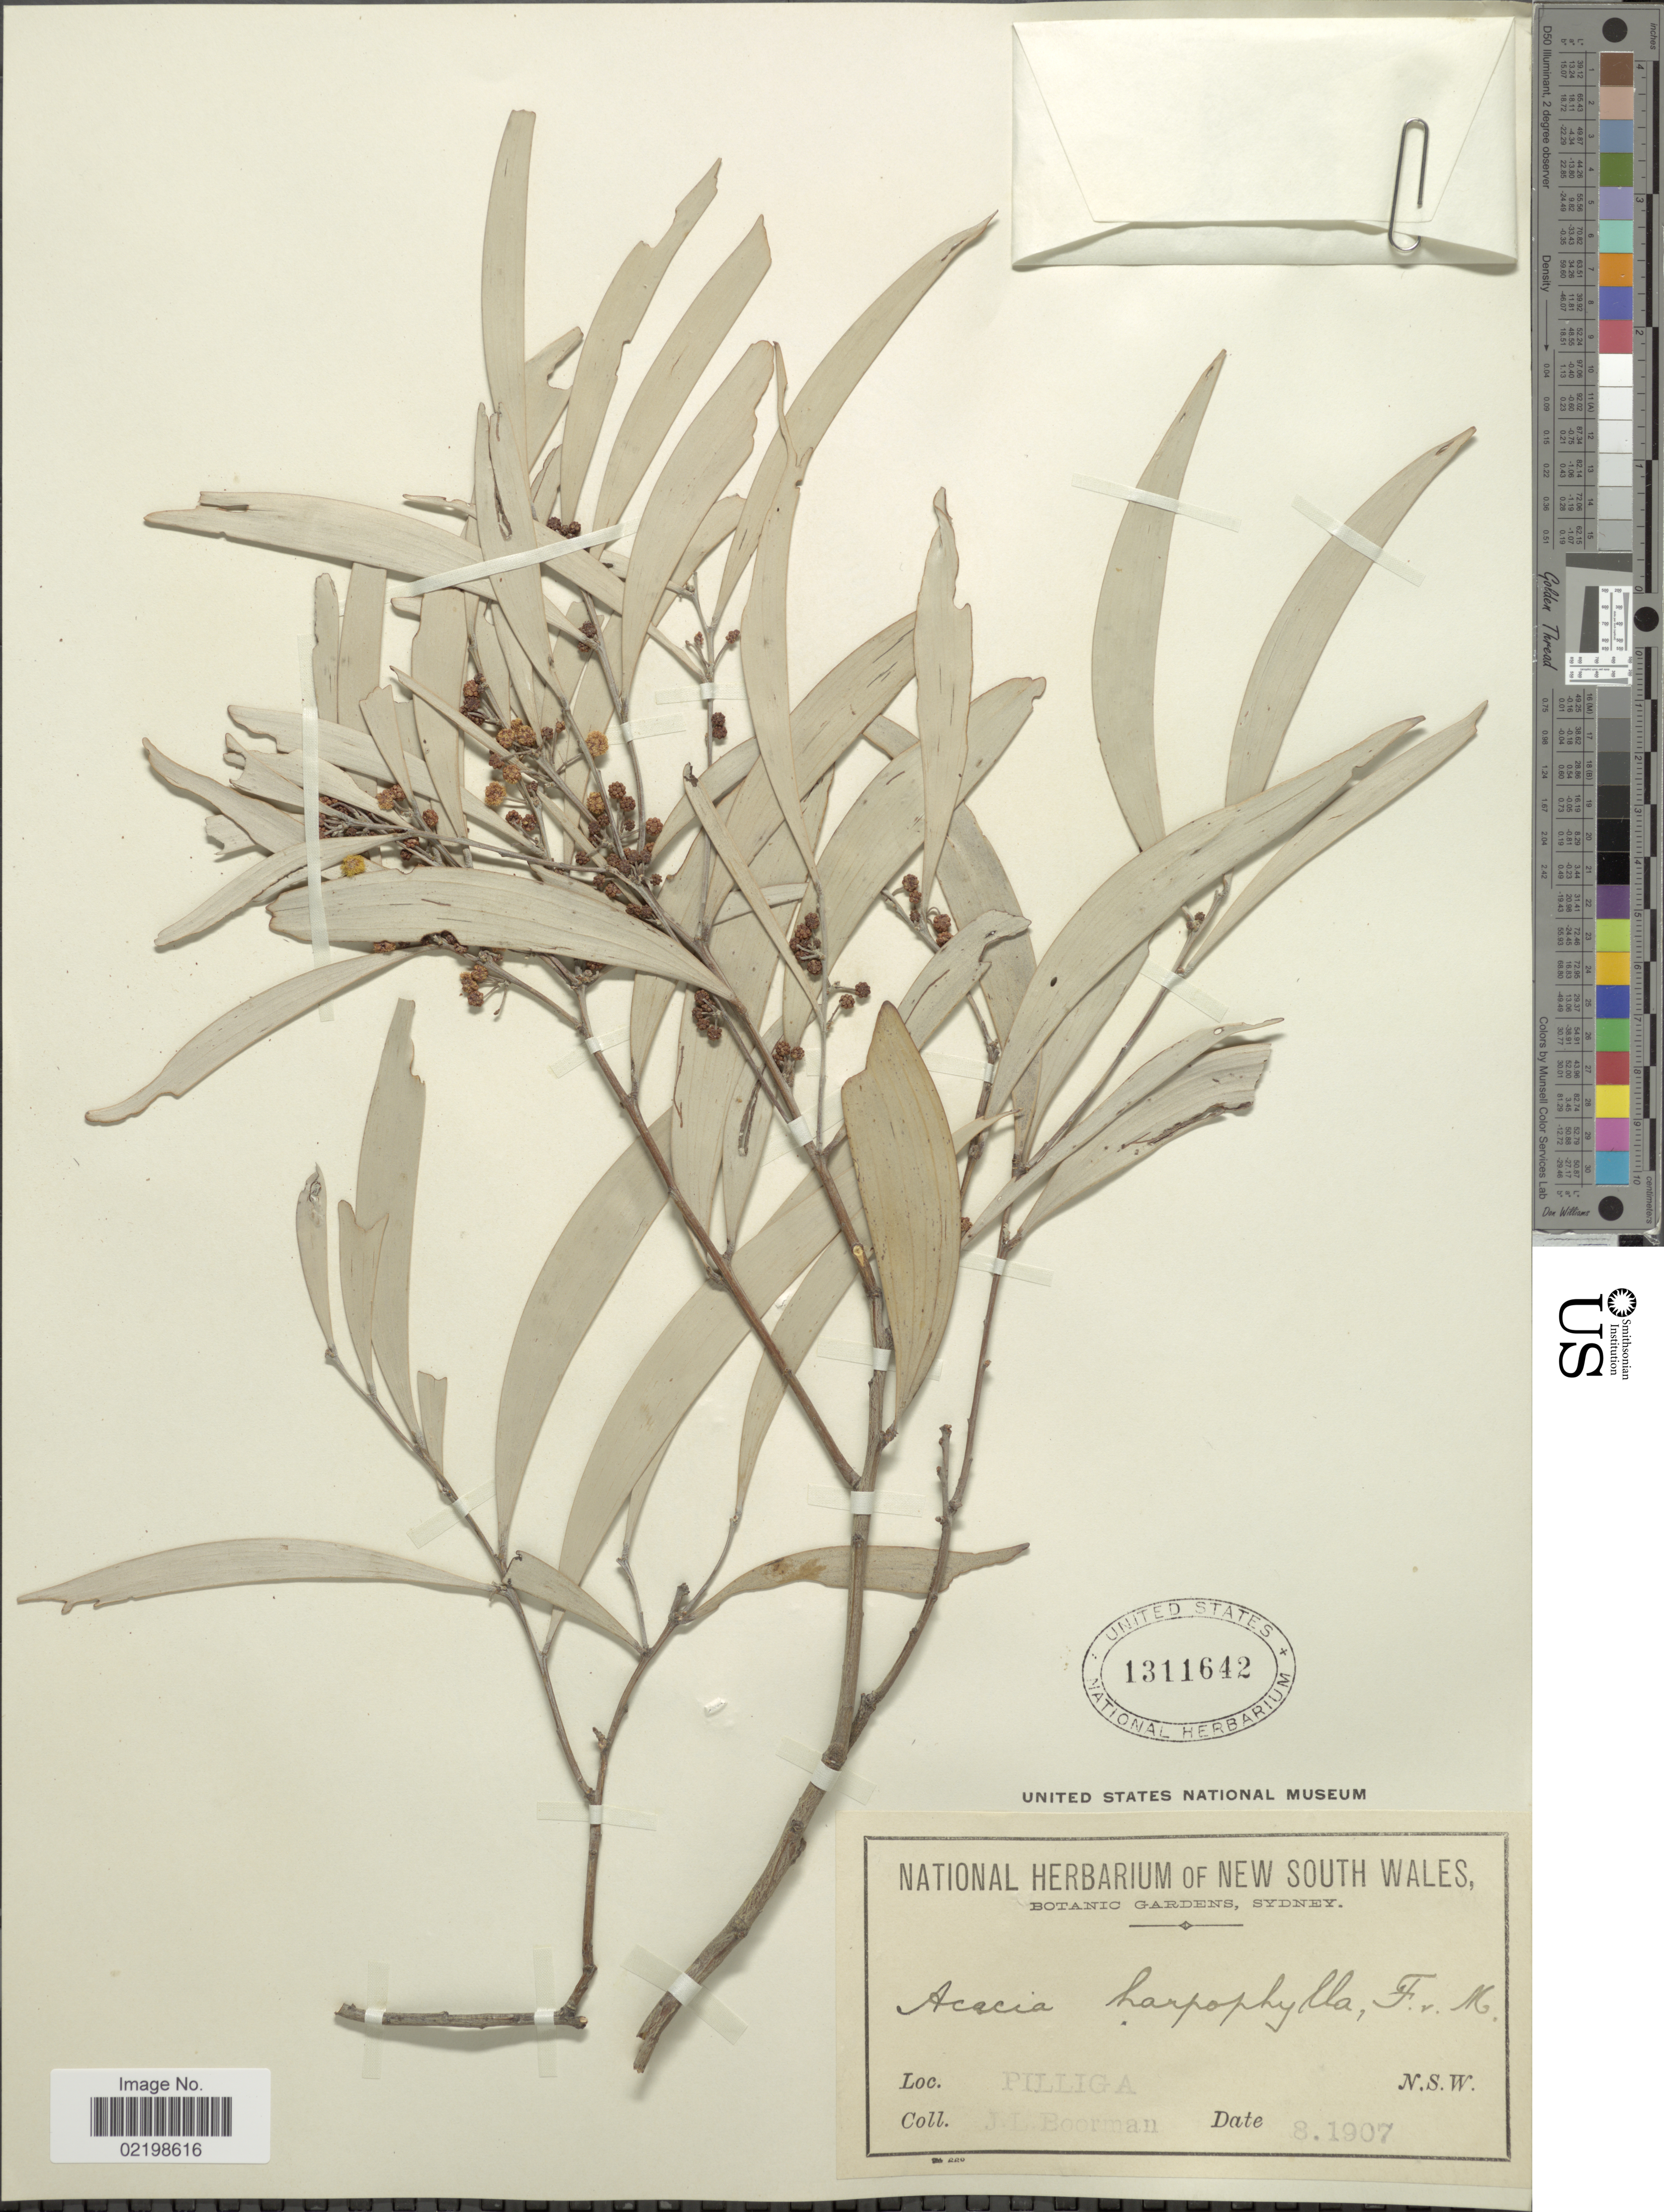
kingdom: Plantae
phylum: Tracheophyta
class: Magnoliopsida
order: Fabales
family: Fabaceae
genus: Acacia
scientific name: Acacia harpophylla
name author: F. Muell. ex Benth.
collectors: J. Boorman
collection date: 1907-08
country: Australia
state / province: New South Wales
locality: Pilliga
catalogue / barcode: US 1311642